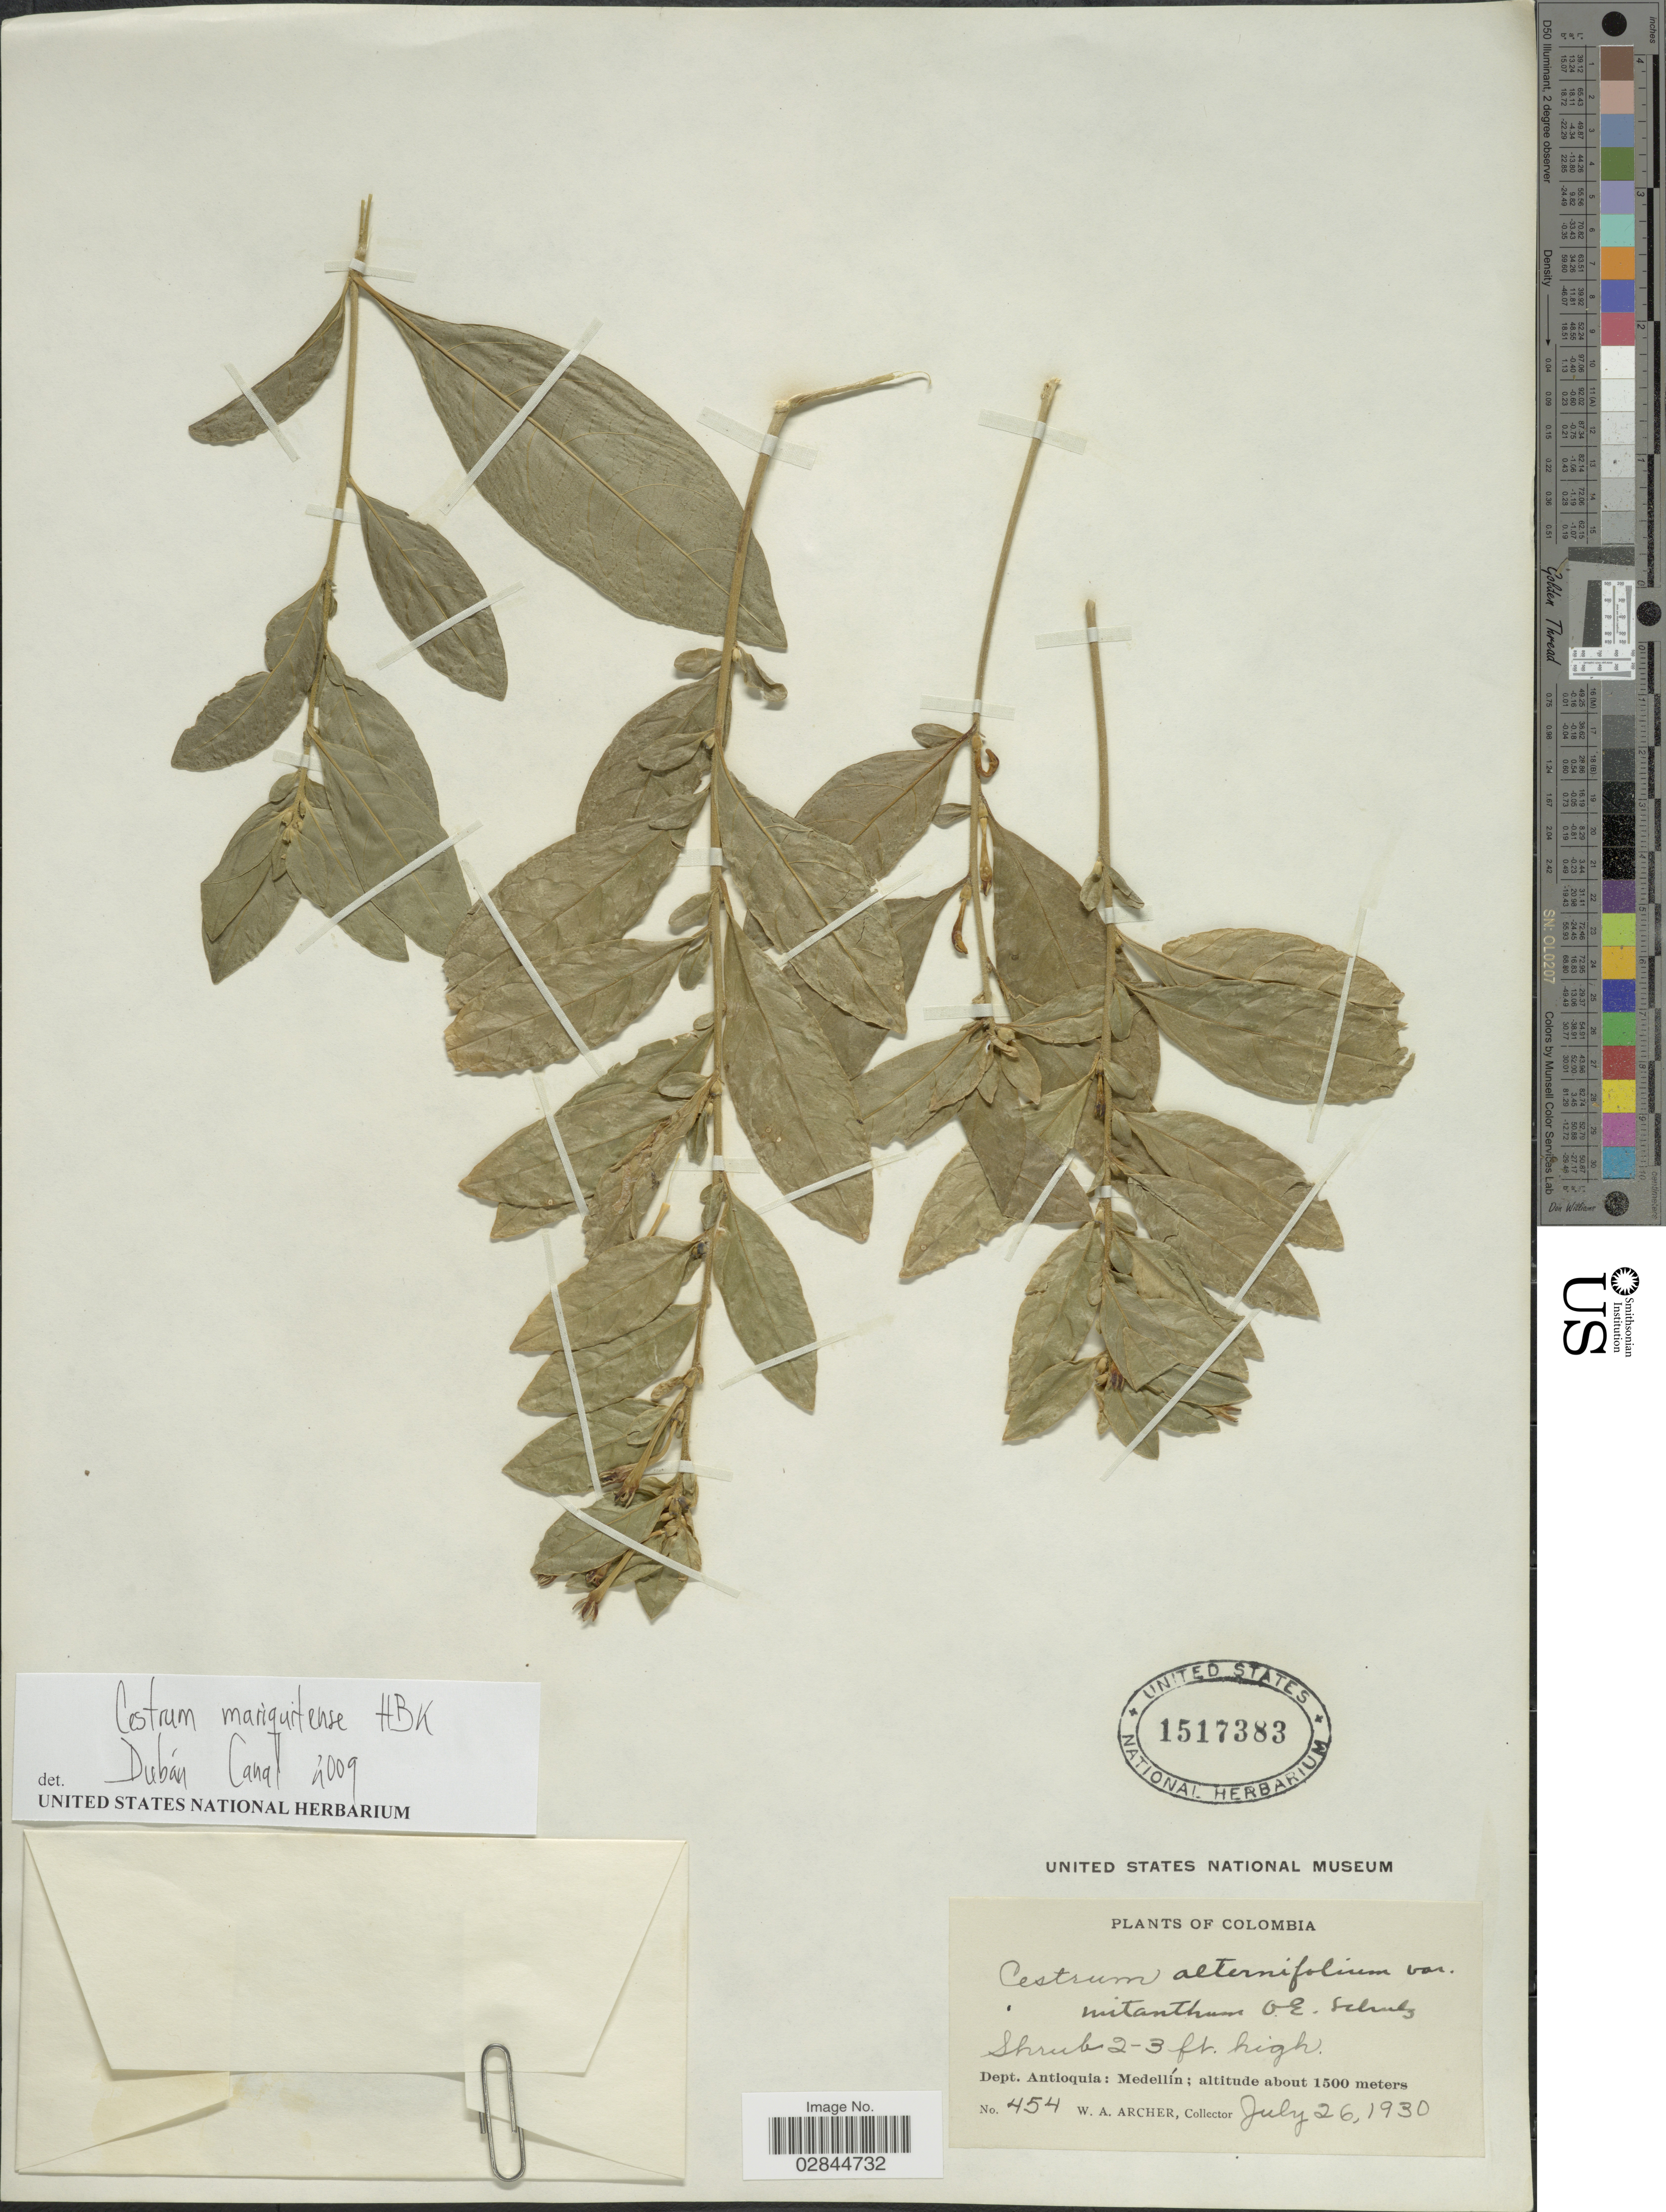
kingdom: Plantae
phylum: Tracheophyta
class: Magnoliopsida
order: Solanales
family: Solanaceae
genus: Cestrum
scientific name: Cestrum mariquitense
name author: Kunth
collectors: W. A. Archer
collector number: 454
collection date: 1930-07-26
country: Colombia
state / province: Antioquia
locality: Dept. Antioquia: Medellín.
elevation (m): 1500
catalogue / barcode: US 1517383